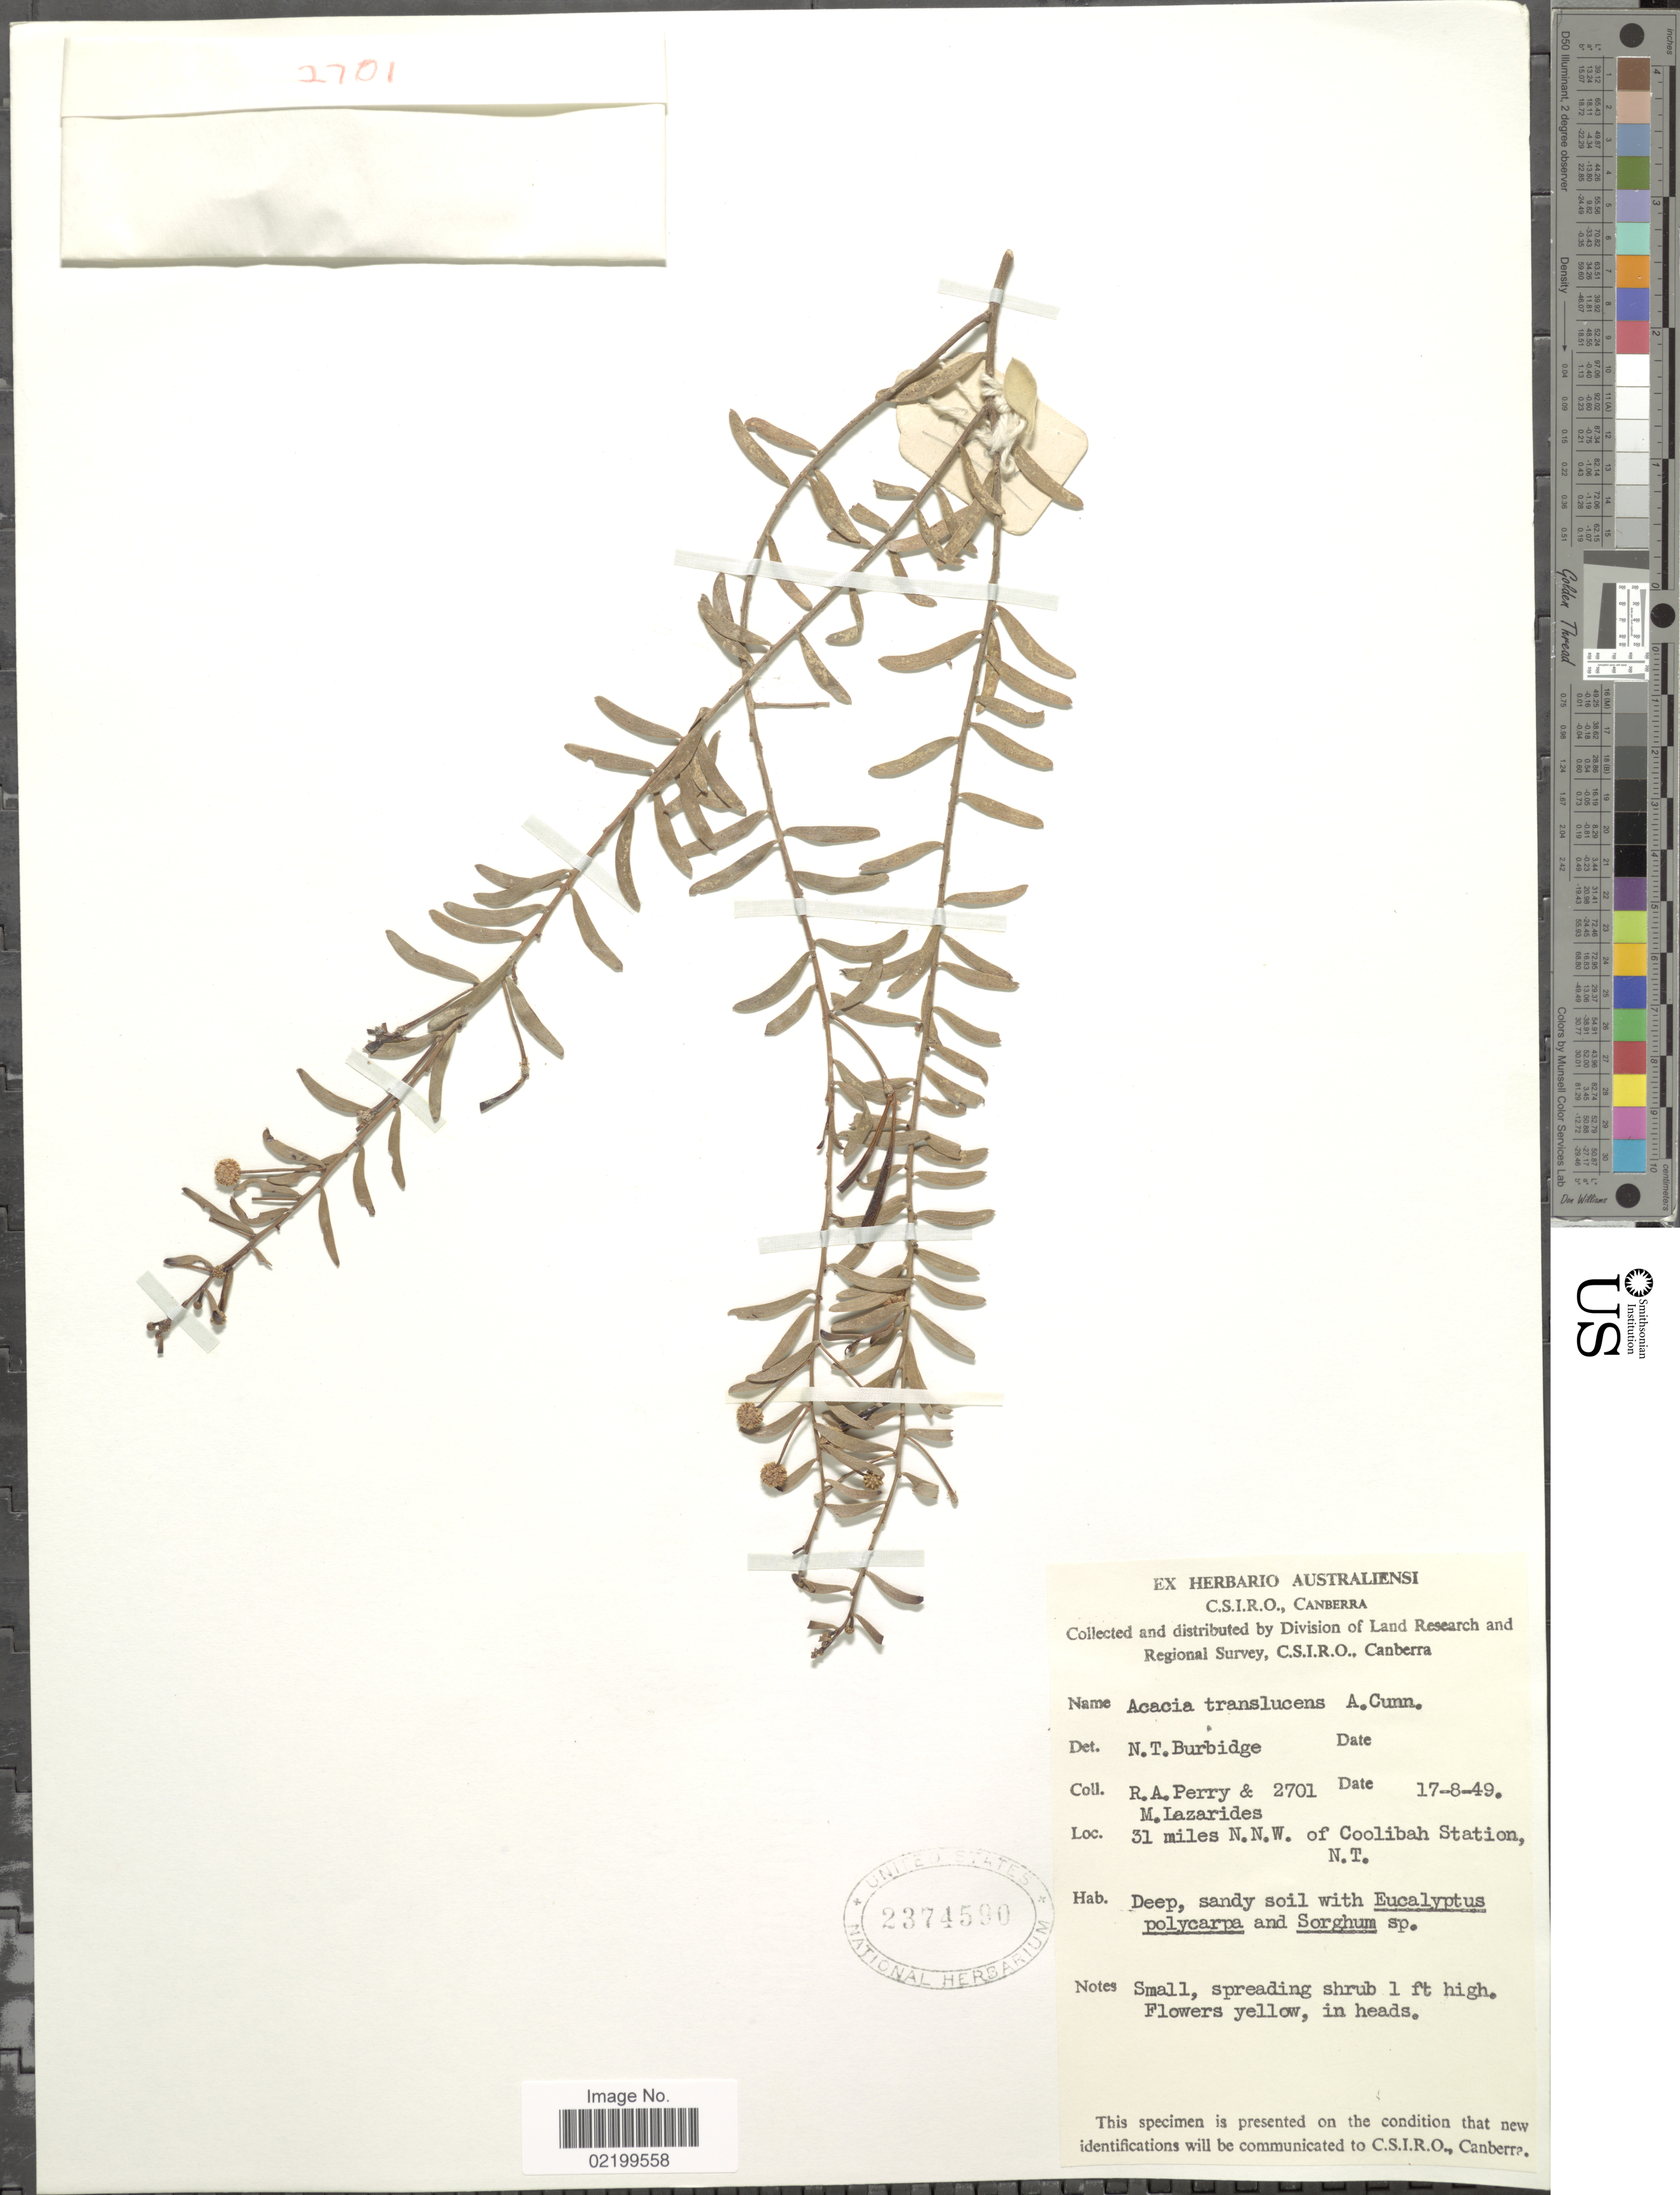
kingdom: Plantae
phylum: Tracheophyta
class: Magnoliopsida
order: Fabales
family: Fabaceae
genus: Acacia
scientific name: Acacia translucens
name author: Hook.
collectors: Perry, R. A. & M. Lazarides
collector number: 2701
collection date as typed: Transcribed d/m/y: 17/8/49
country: Australia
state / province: Northern Territory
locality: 31 miles N.N.W. of Coolibah Station, N.T.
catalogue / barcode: US 2374590